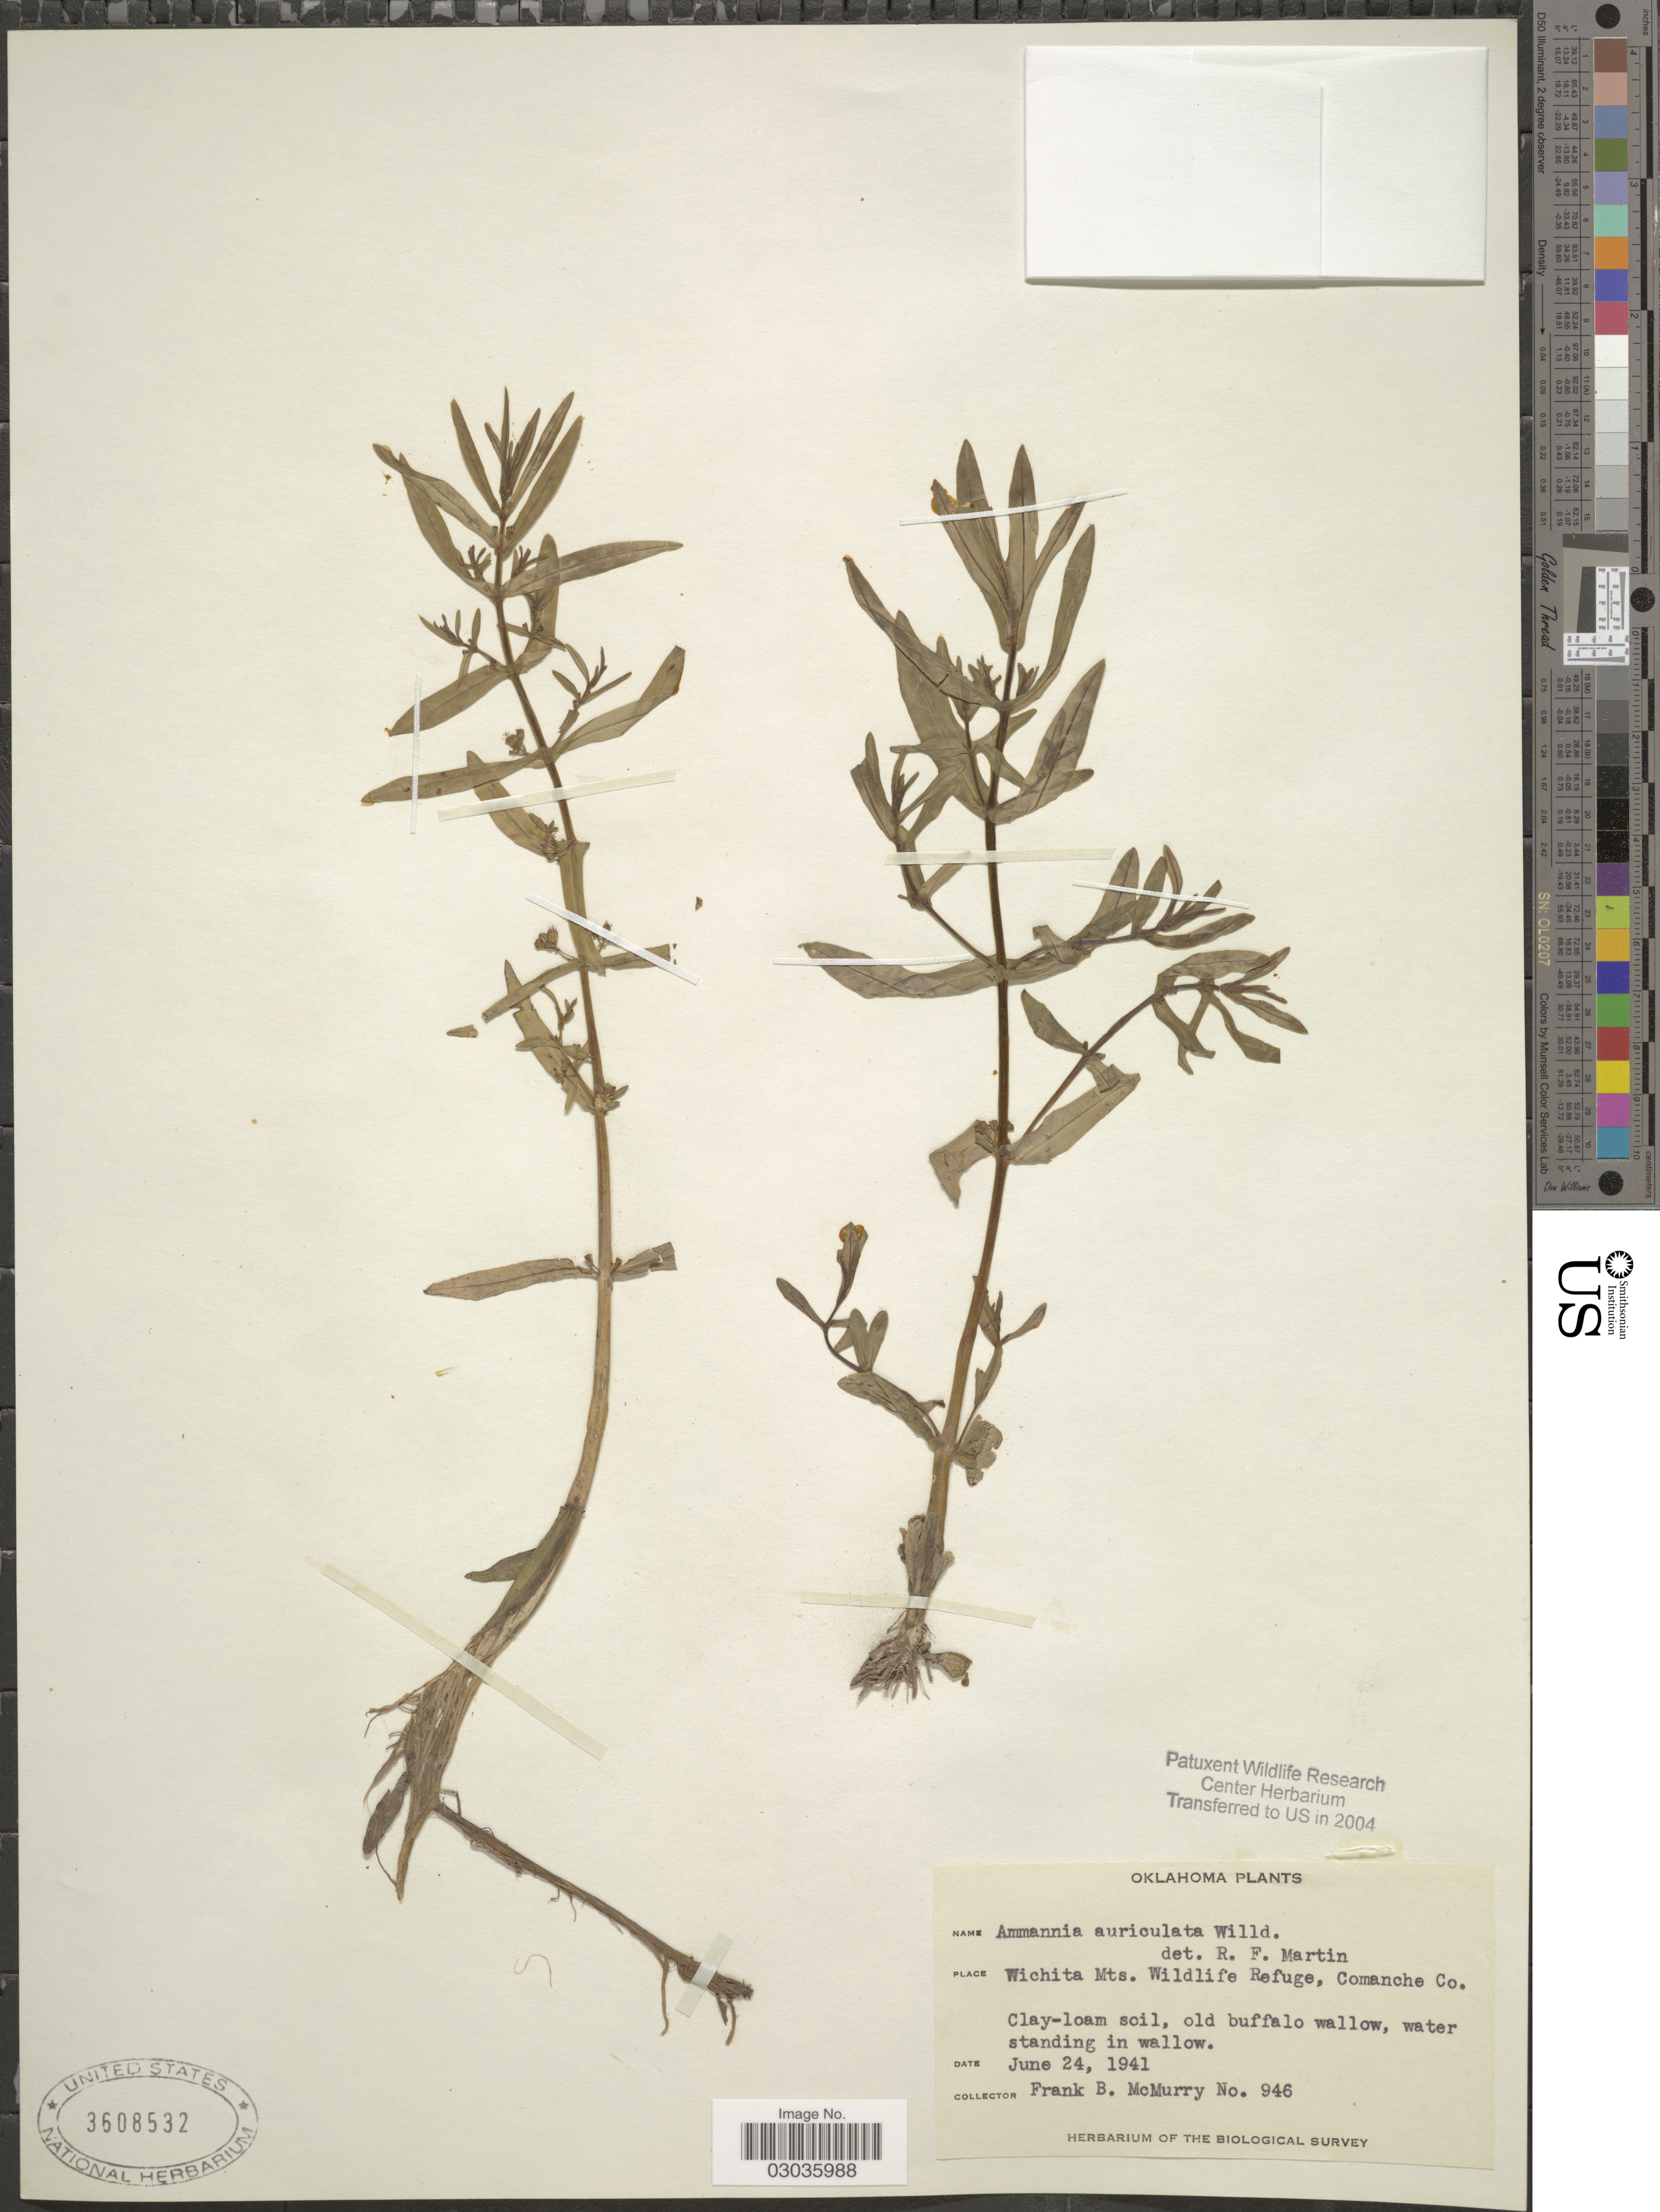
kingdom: Plantae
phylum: Tracheophyta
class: Magnoliopsida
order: Myrtales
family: Lythraceae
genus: Ammannia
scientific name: Ammannia auriculata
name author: Willd.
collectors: F. B. McMurry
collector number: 946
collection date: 1941-06-24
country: United States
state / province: Oklahoma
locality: Wichita Mts. Wildlife Refuge, Comanche Co.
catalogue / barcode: US 3608532